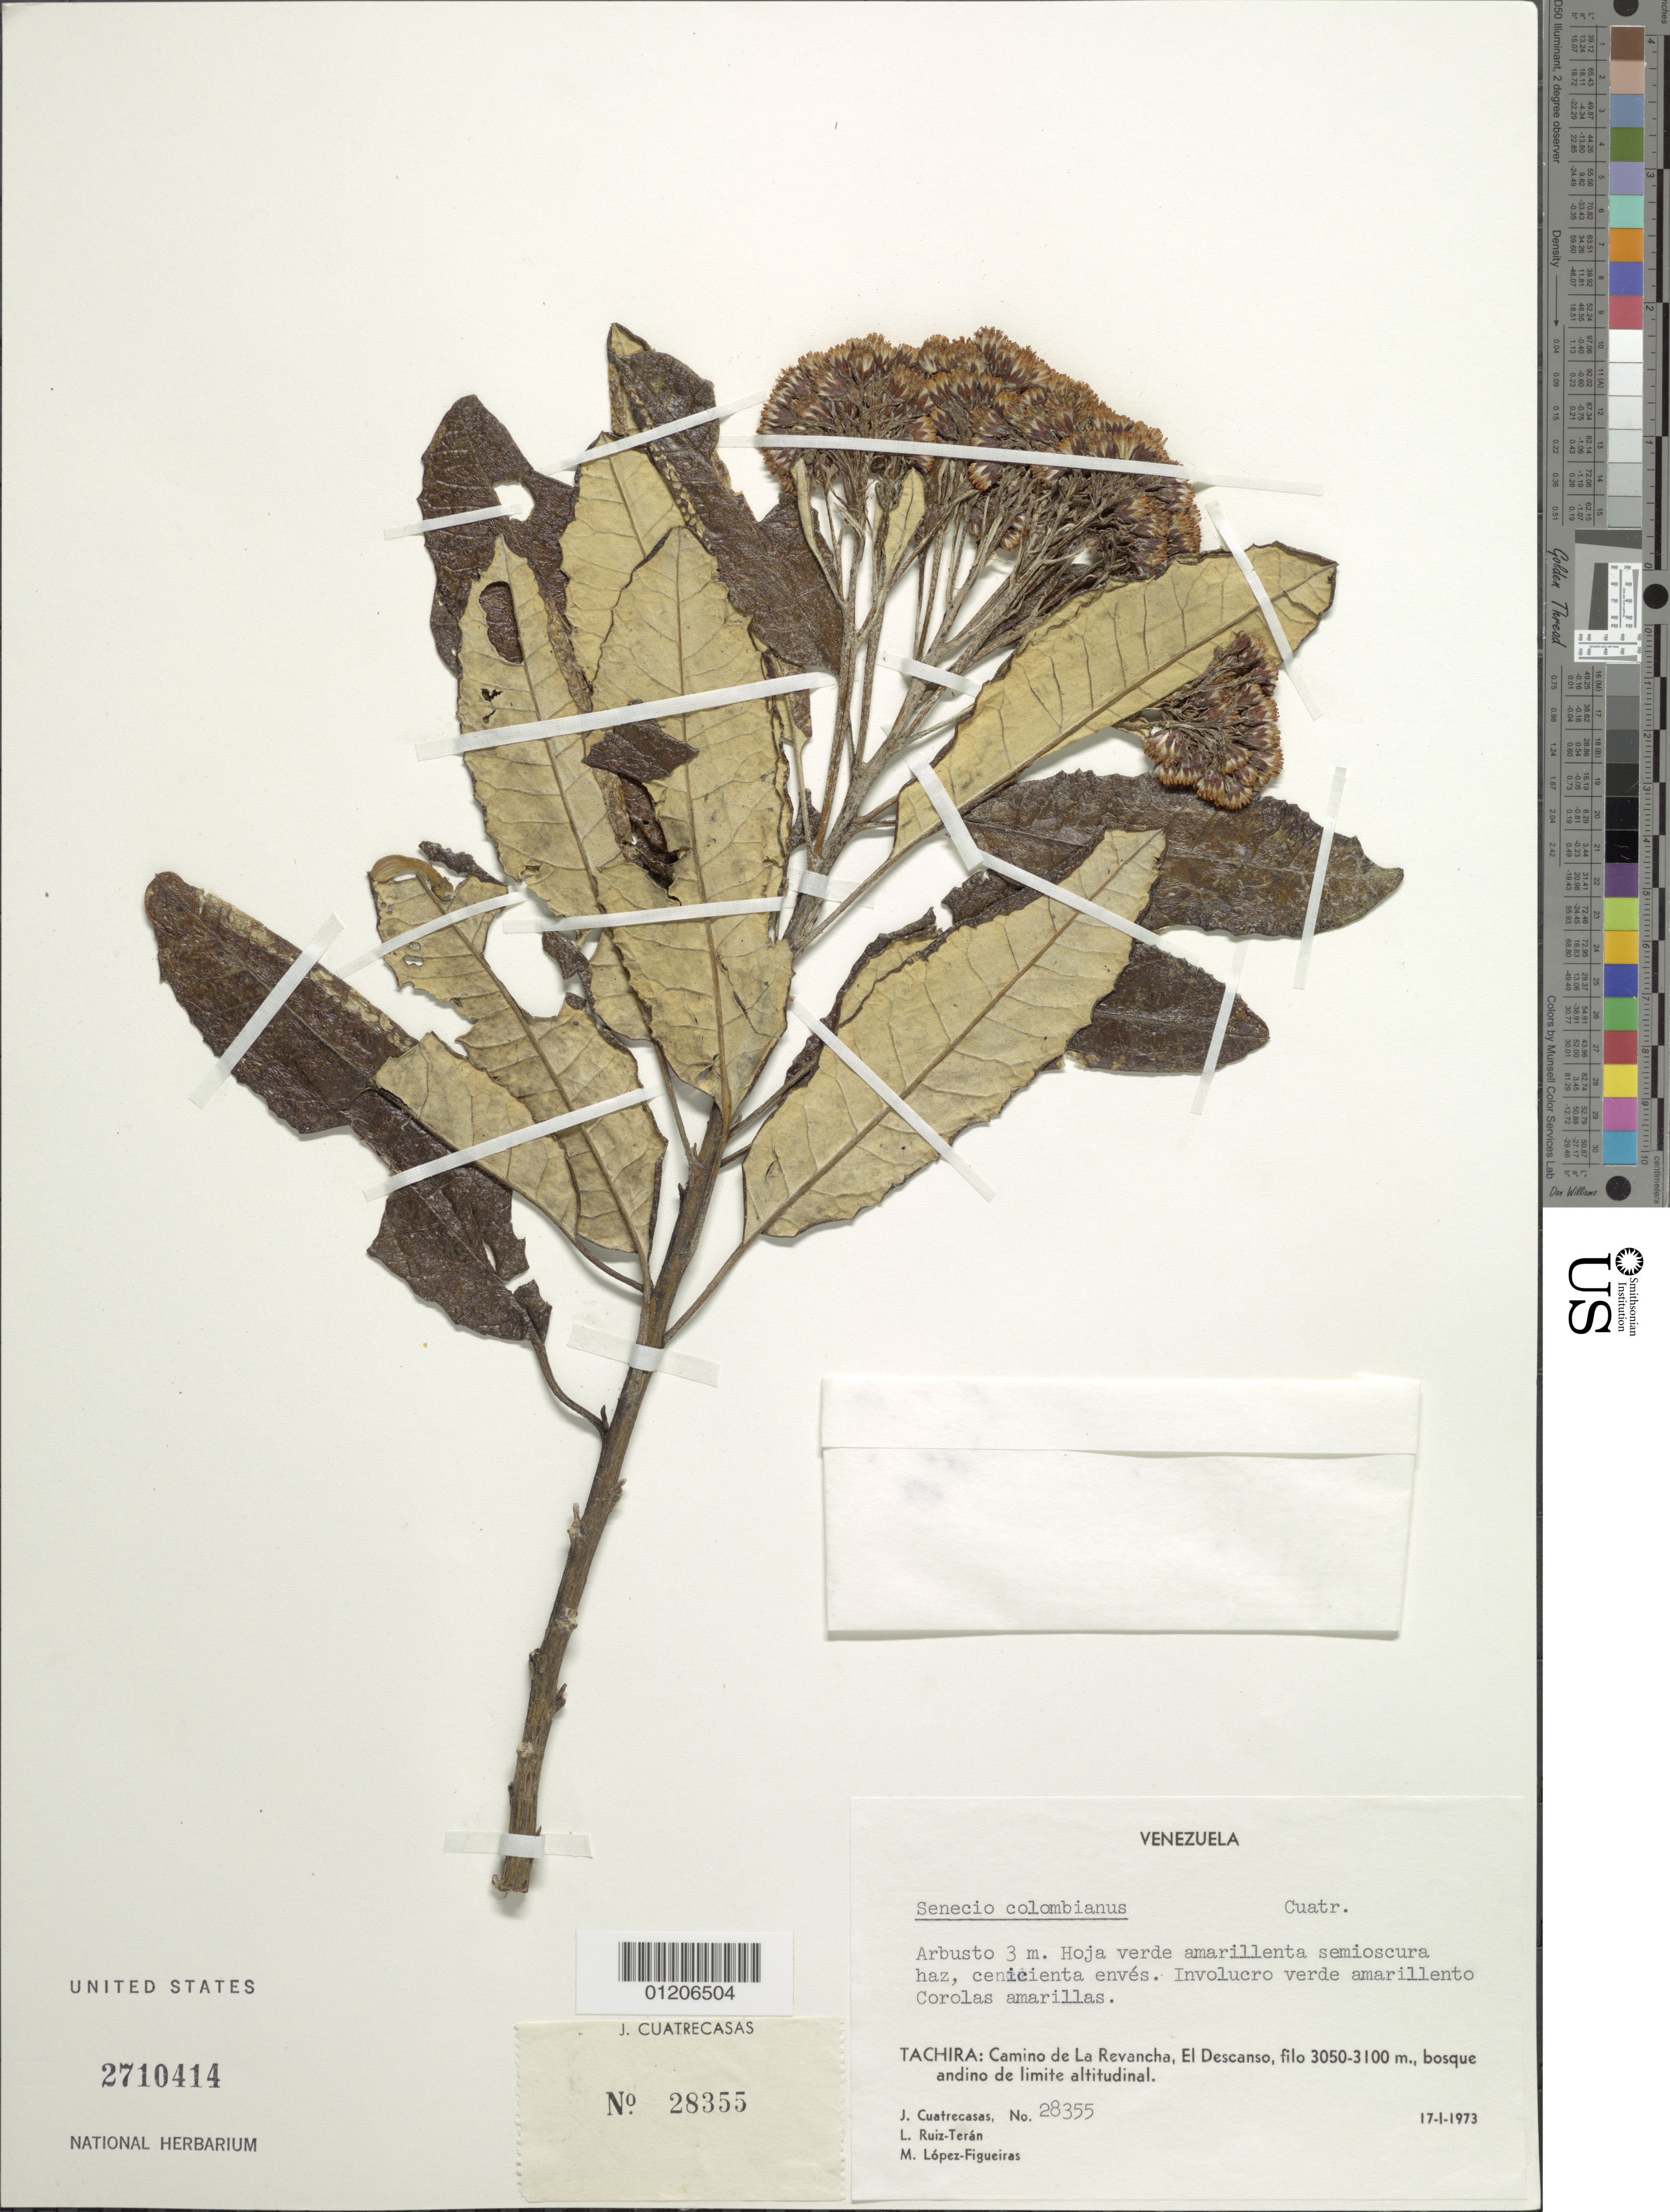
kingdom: Plantae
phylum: Tracheophyta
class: Magnoliopsida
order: Asterales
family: Asteraceae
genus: Pentacalia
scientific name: Pentacalia colombiana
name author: (Cuatrec.) Cuatrec.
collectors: J. Cuatrecasas, L. E. Ruíz-Terán & M. López Figueiras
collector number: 28355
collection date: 1973-01-17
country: Venezuela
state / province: Tachira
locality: Camino de La Revancha, El Descanso, filo, bosque andino de limite altitudinal.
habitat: bosque andino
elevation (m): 3050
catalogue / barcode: US 2710414